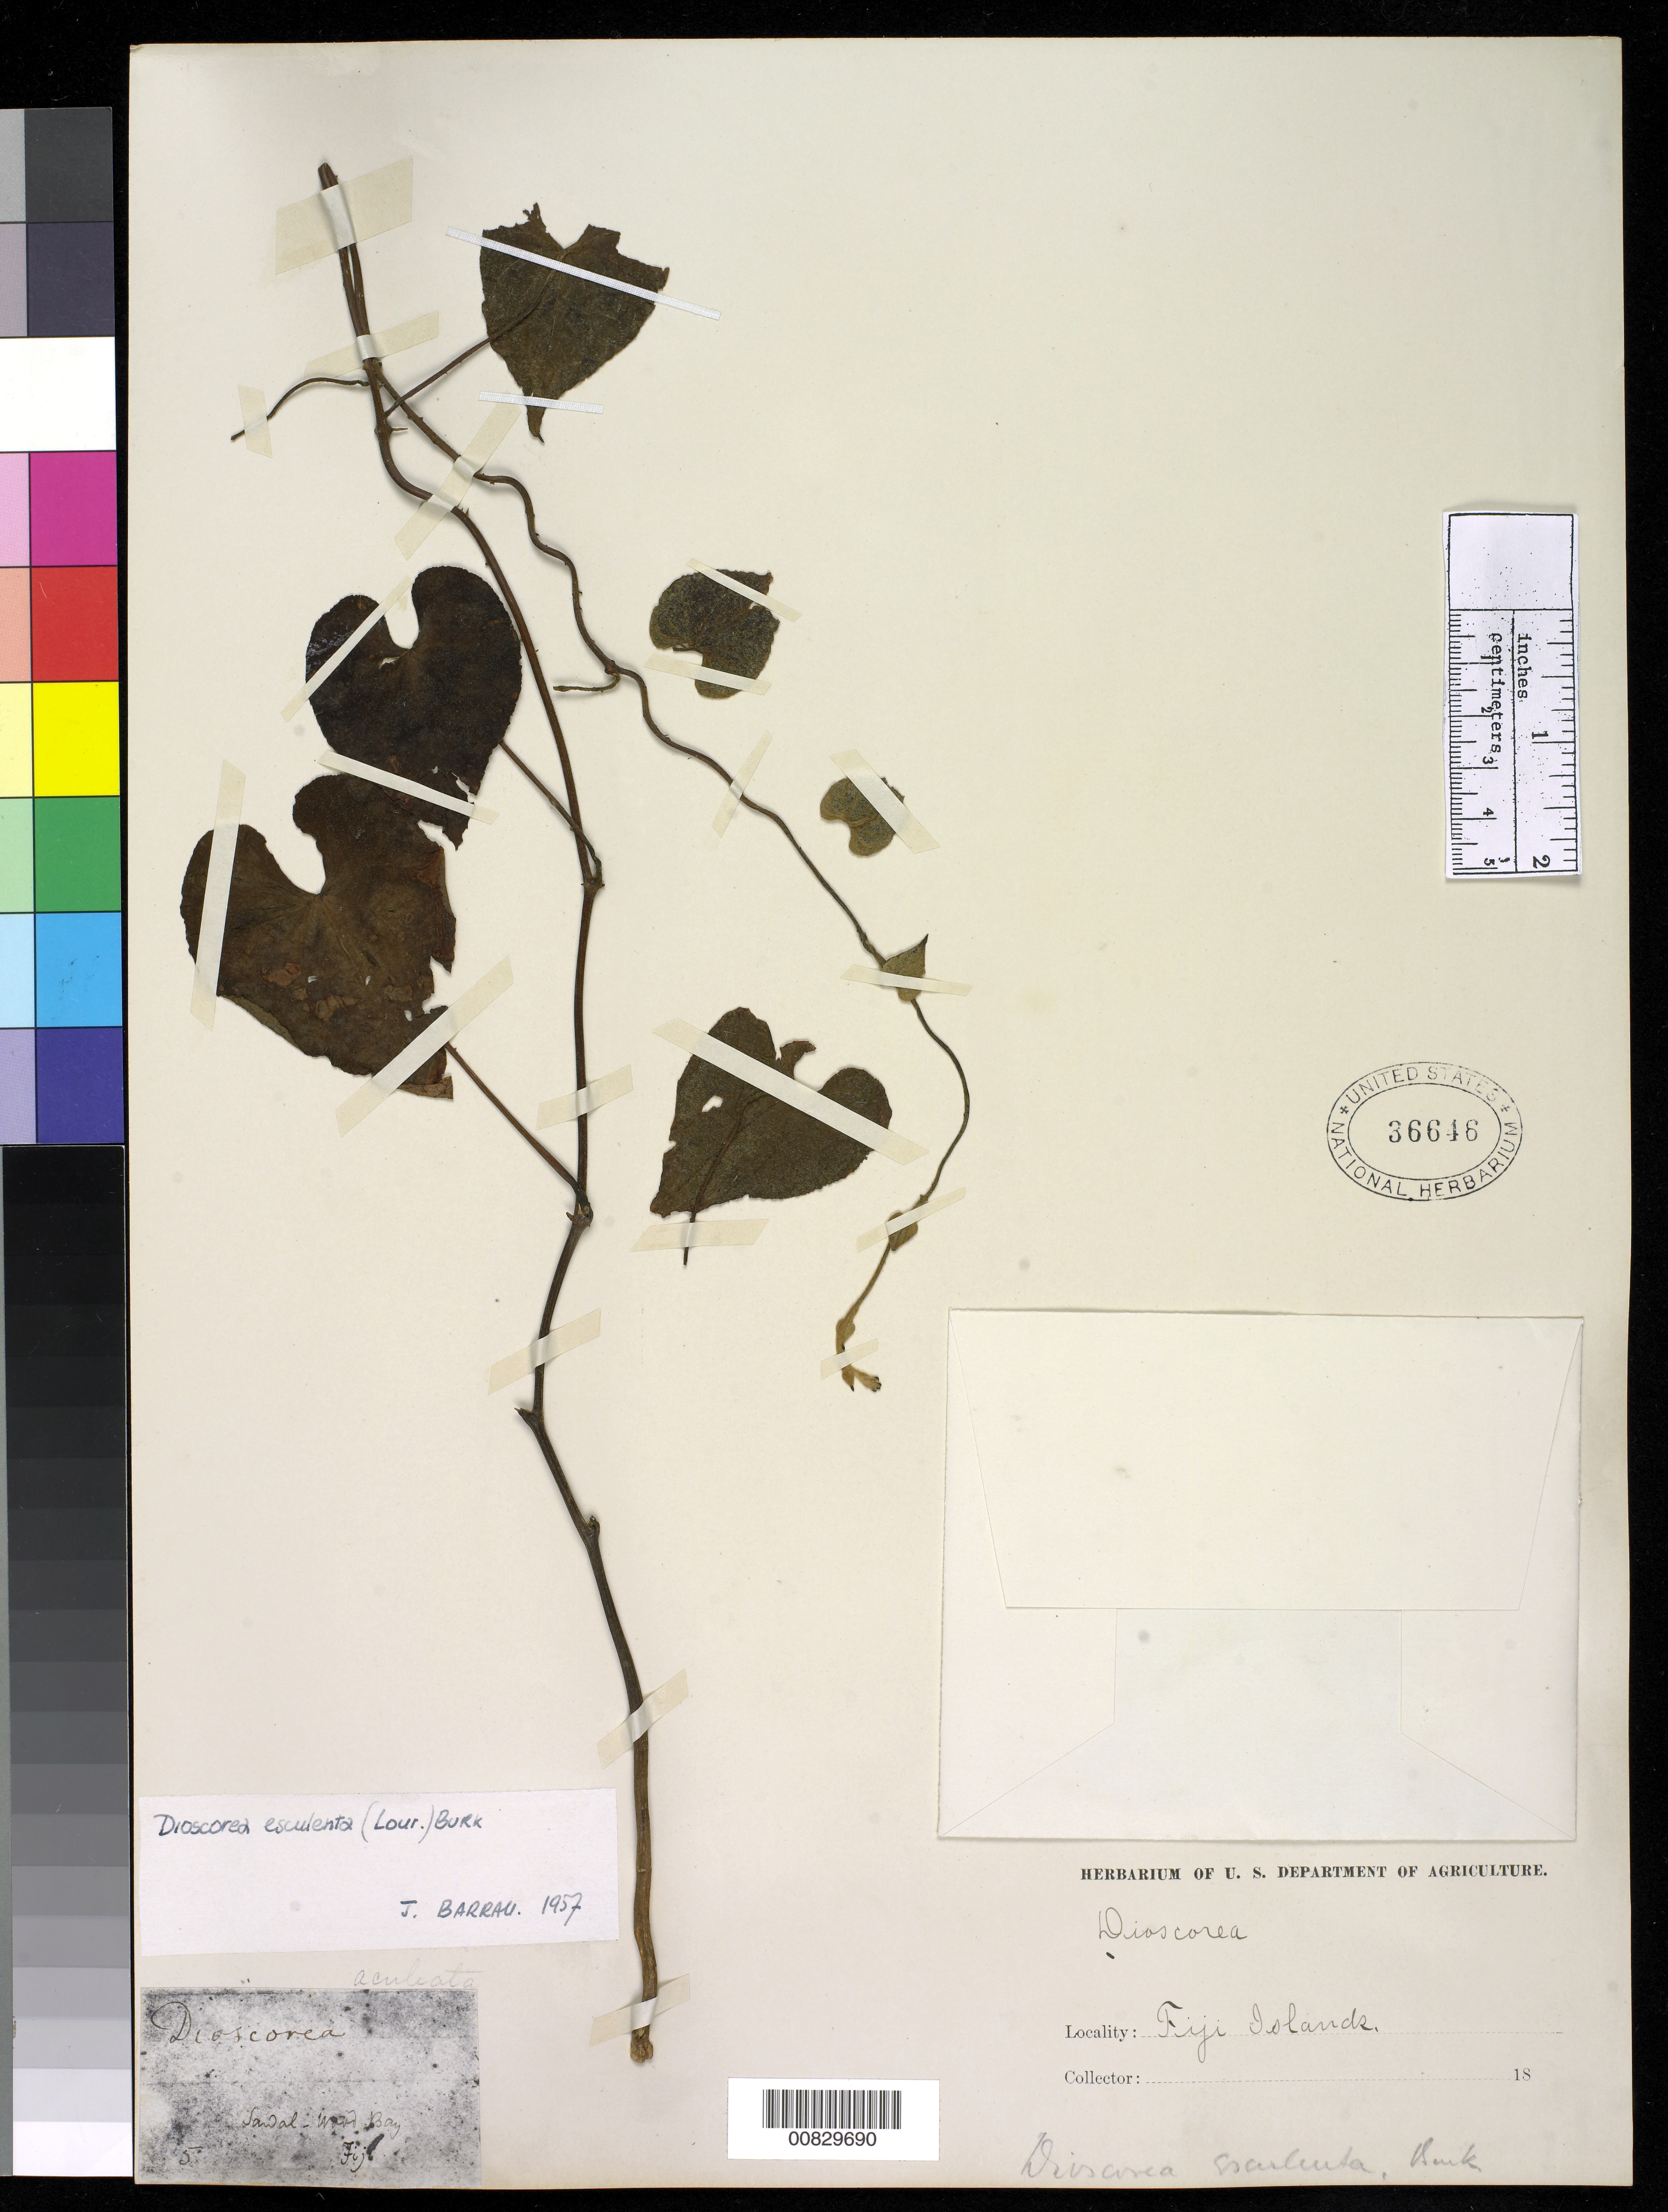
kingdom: Plantae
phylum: Tracheophyta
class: Liliopsida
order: Dioscoreales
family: Dioscoreaceae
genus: Dioscorea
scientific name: Dioscorea esculenta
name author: (Lour.) Burkill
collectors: Wilkes Explor. Exped.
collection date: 1838/1842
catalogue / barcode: US 36646